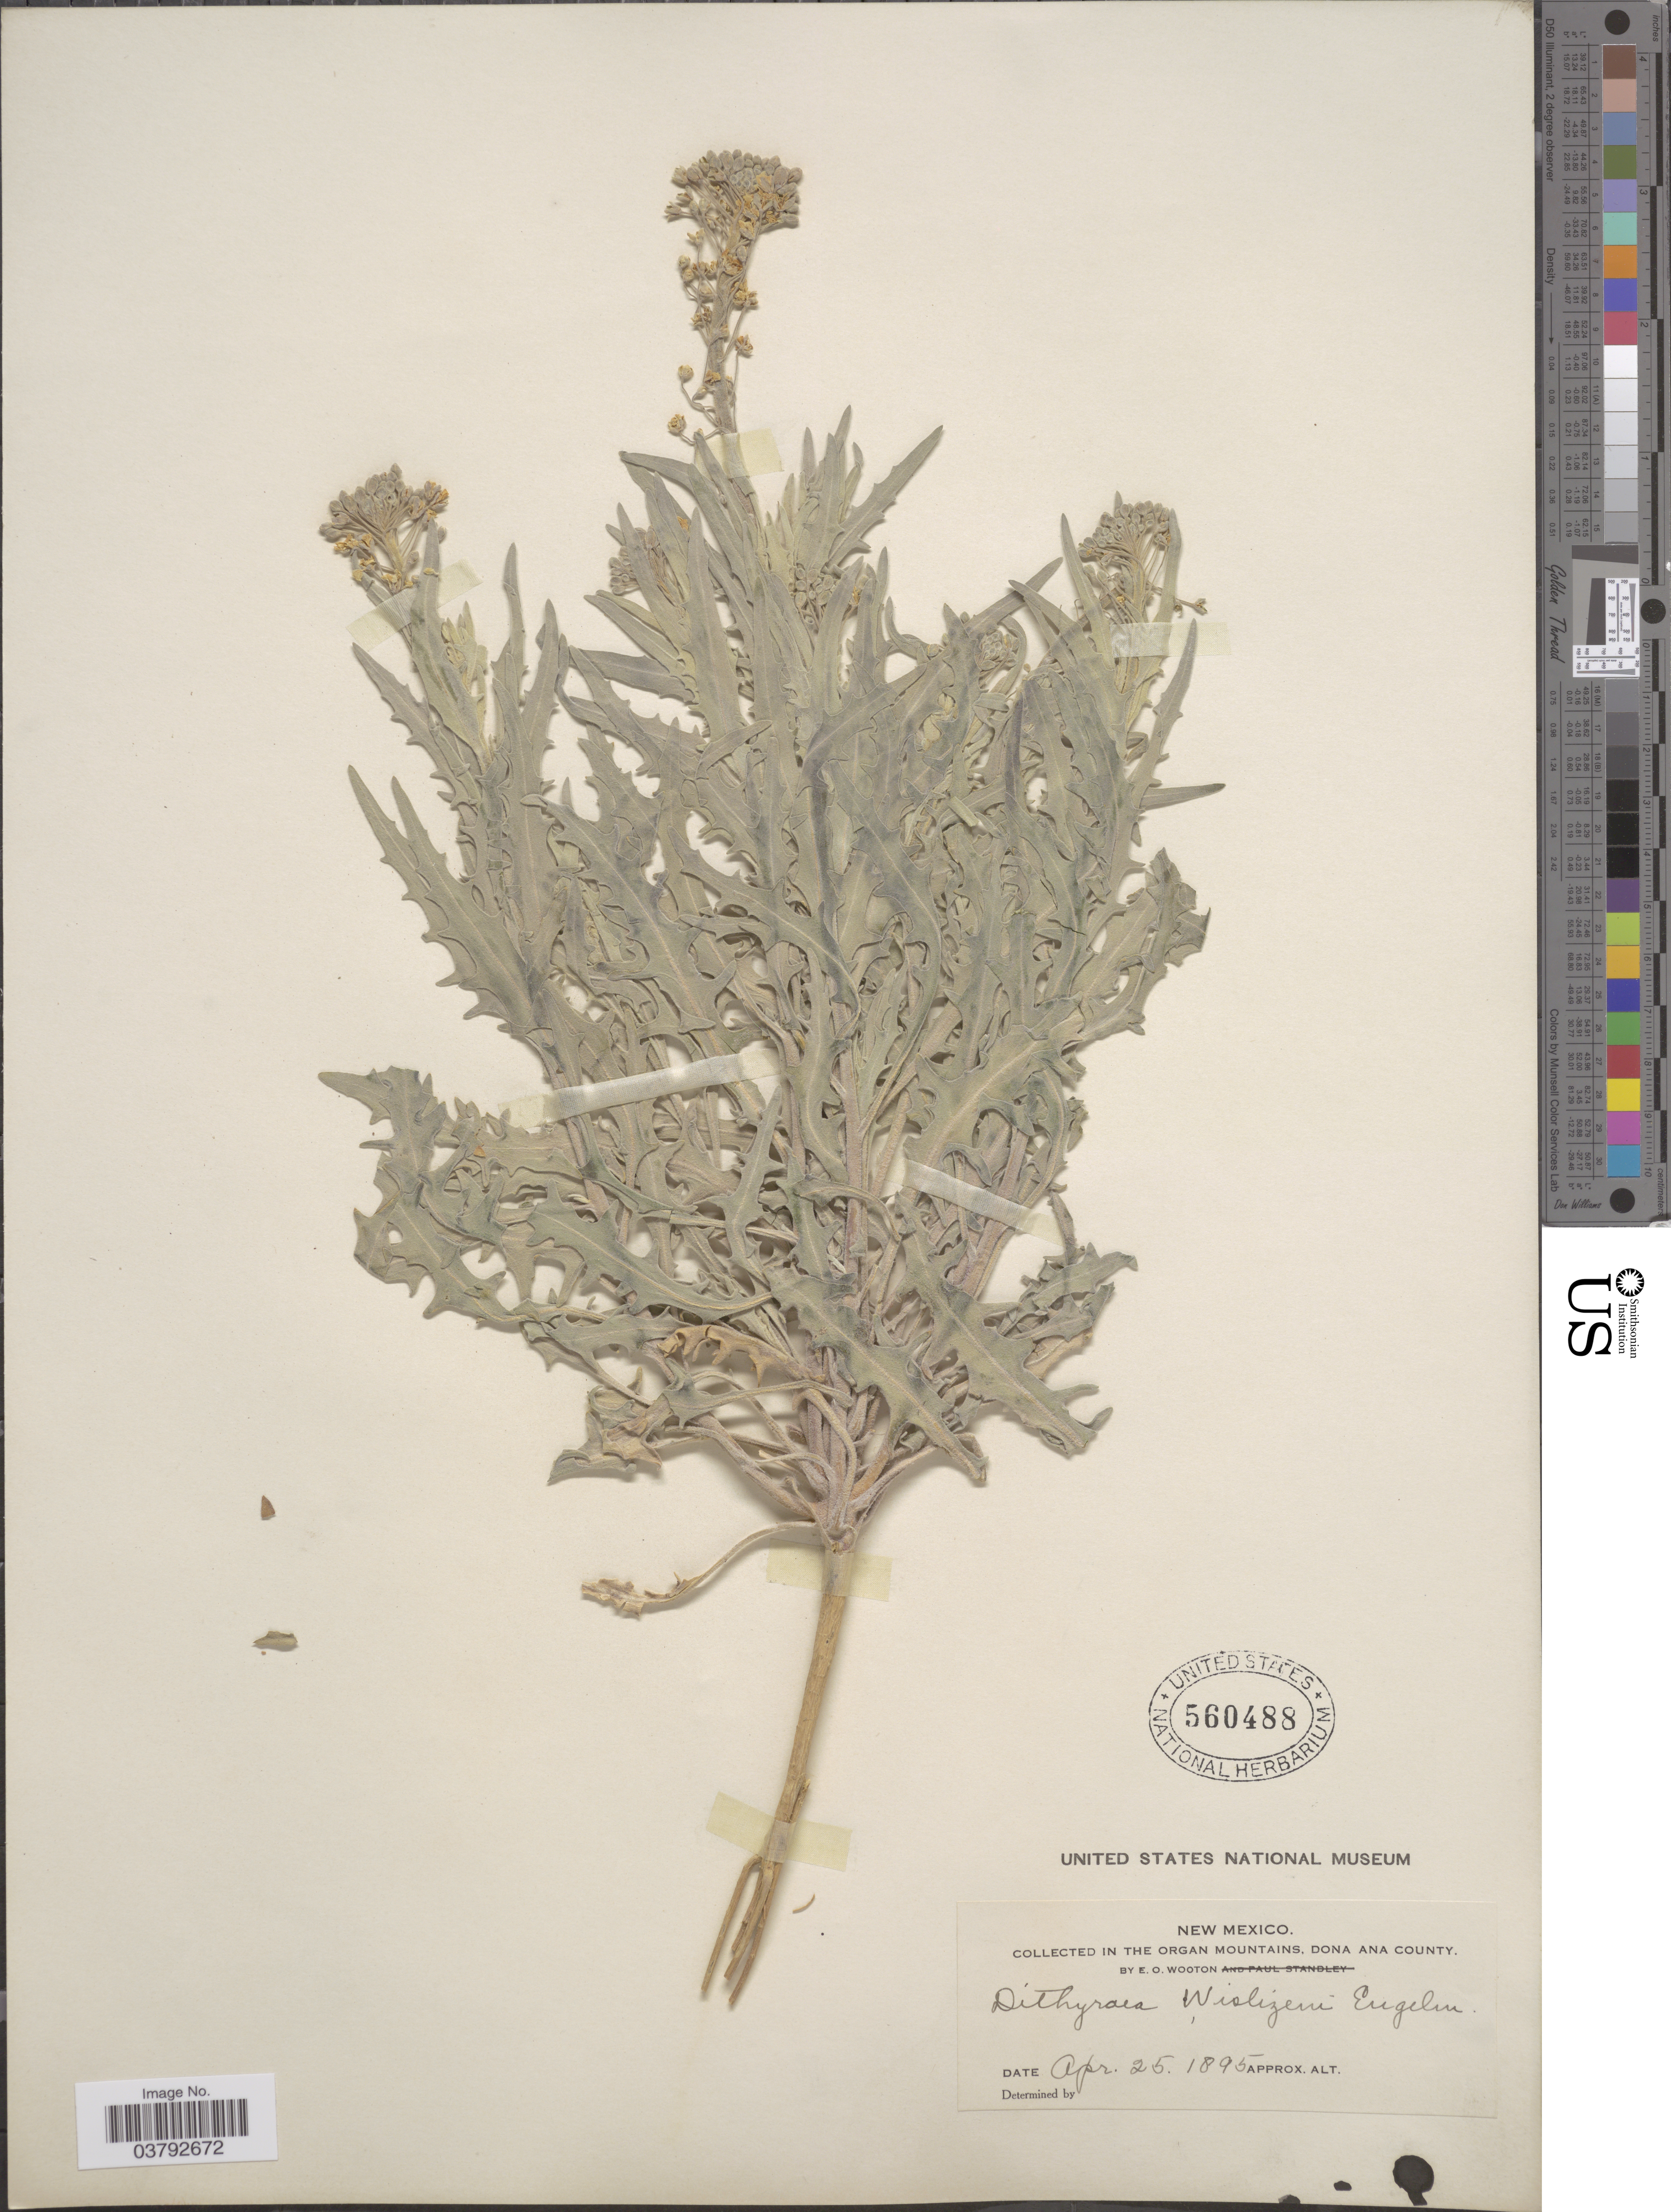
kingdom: Plantae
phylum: Tracheophyta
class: Magnoliopsida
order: Brassicales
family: Brassicaceae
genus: Dithyrea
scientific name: Dithyrea wislizeni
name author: Engelm.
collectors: E. O. Wooton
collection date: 1895-04-25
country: United States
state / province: New Mexico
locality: The Organ Mountains, Dona Ana County.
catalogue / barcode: US 560488